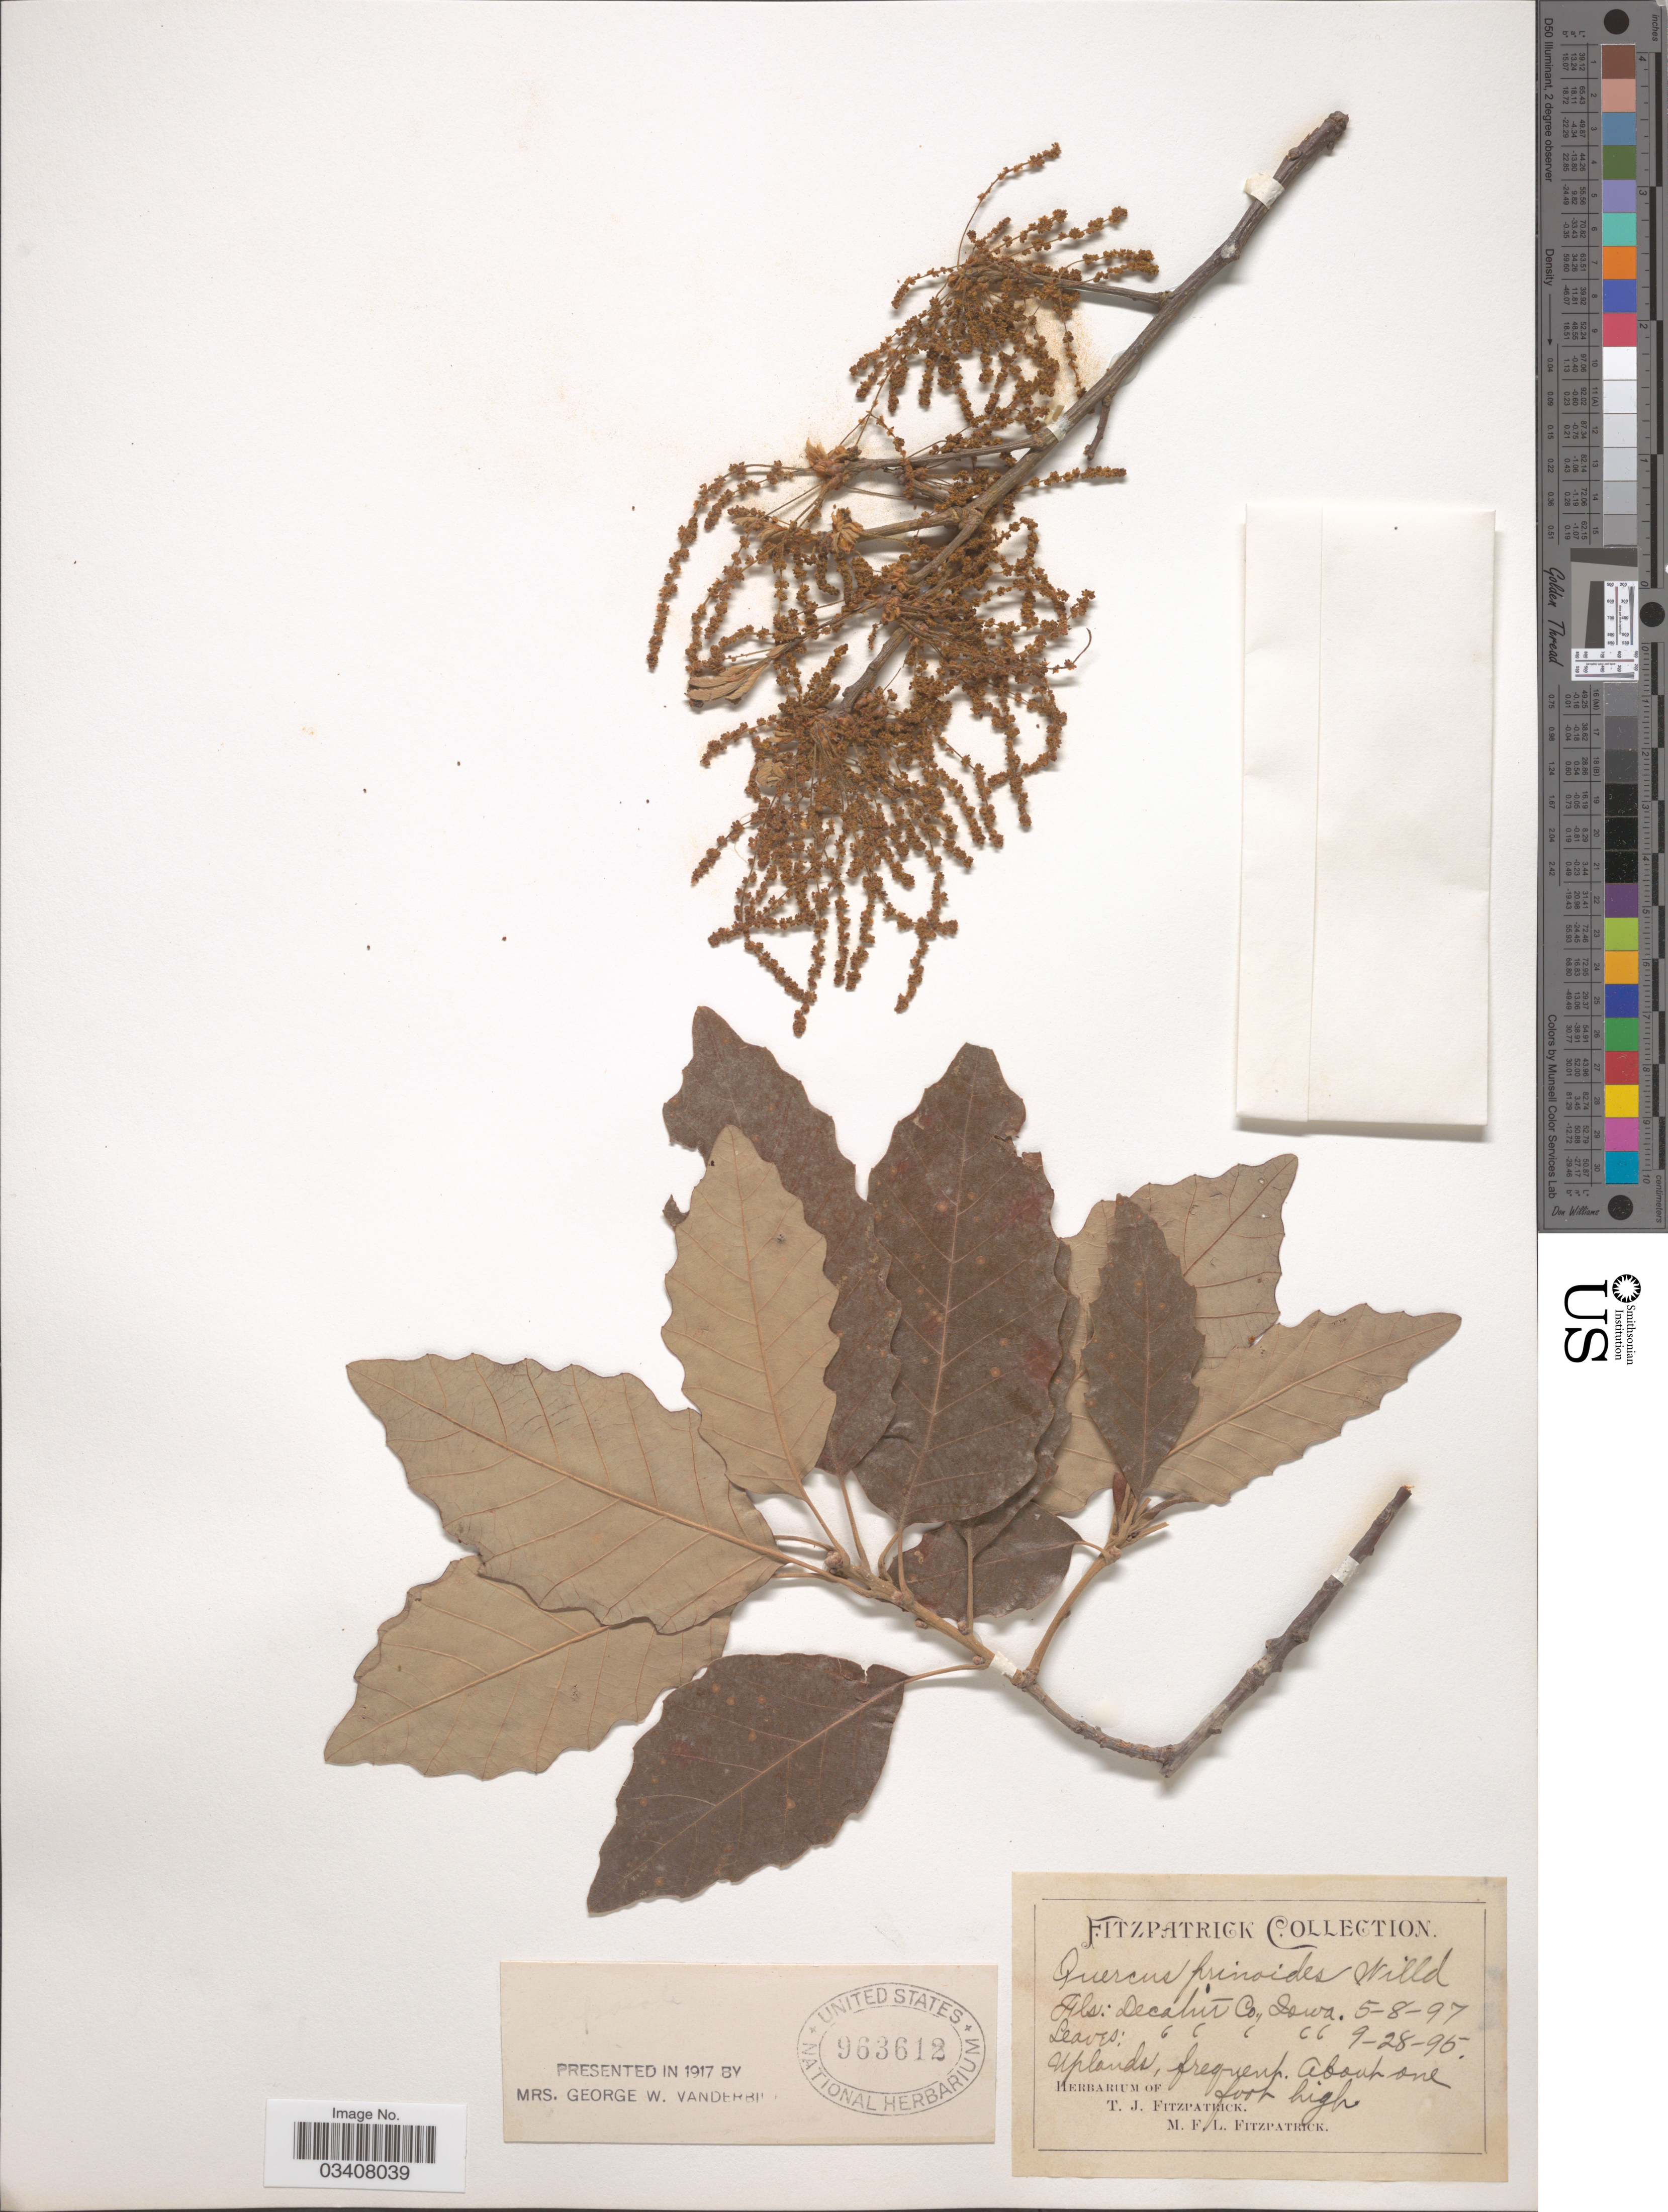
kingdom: Plantae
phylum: Tracheophyta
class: Magnoliopsida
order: Fagales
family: Fagaceae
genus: Quercus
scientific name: Quercus prinoides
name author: Willd.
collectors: T. Fitzpatrick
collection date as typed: Transcribed d/m/y: 28/9/95 to 8/5/97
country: United States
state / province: Iowa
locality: Decatur.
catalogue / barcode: US 963612